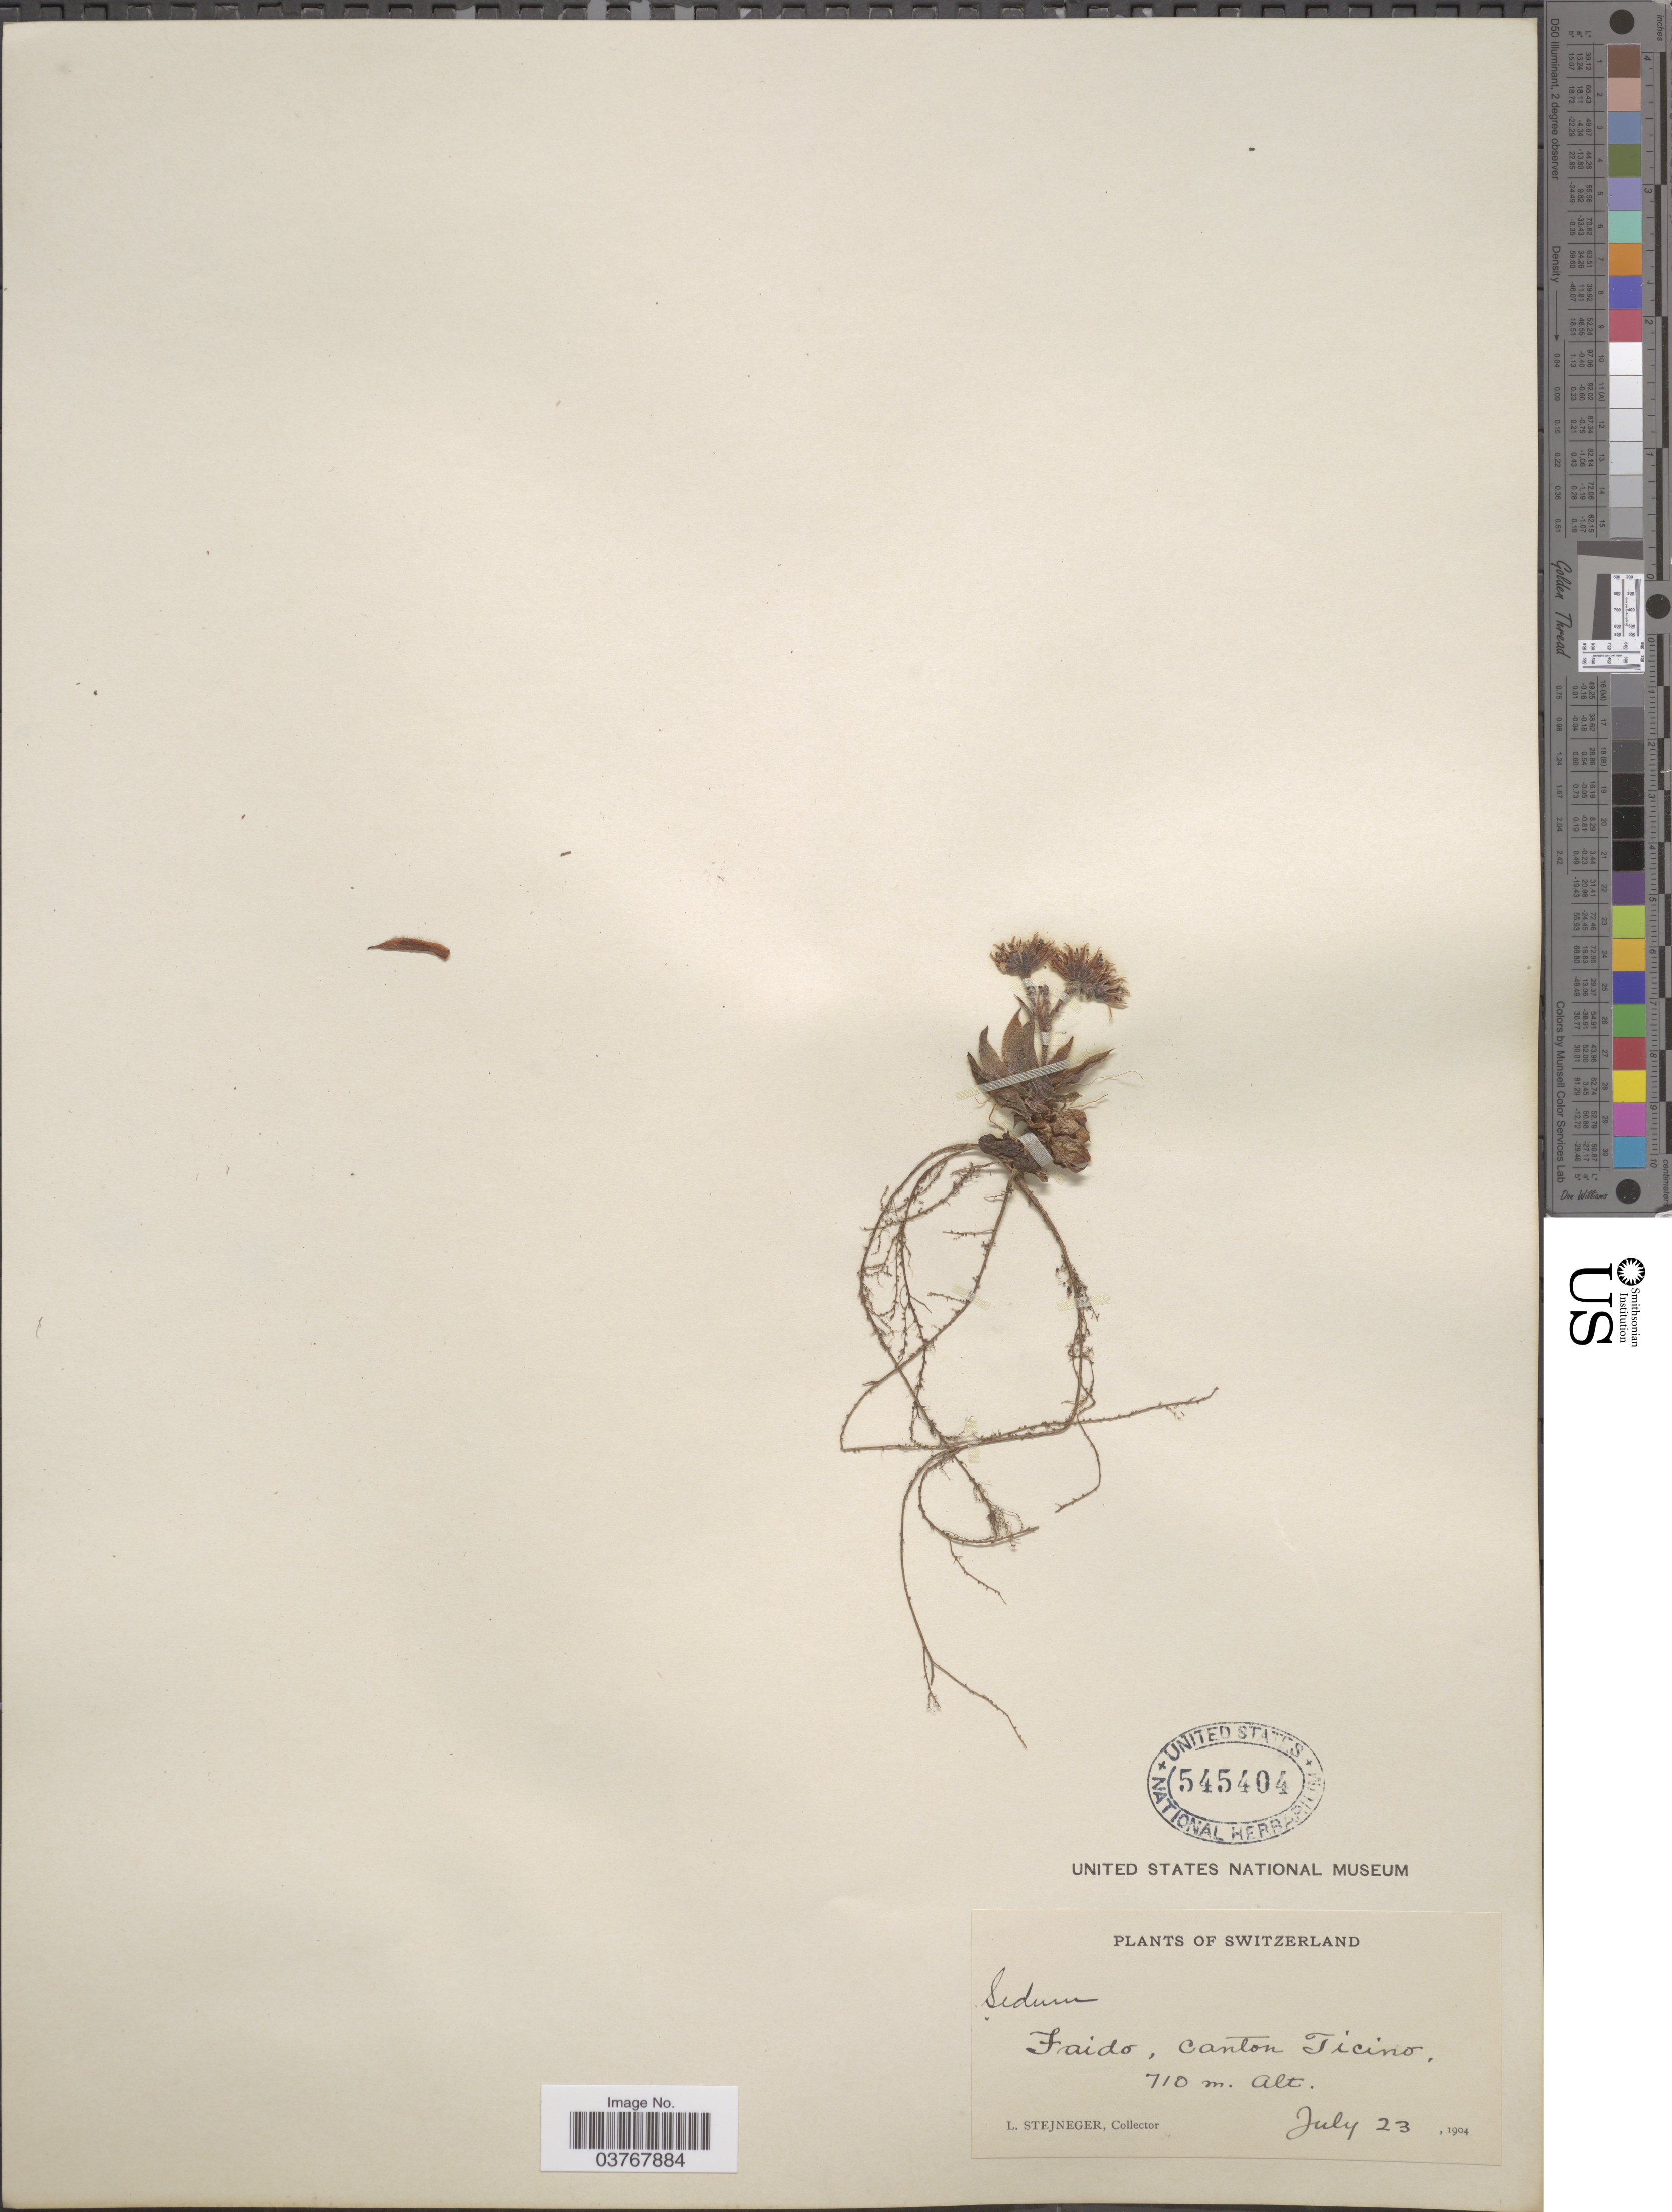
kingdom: Plantae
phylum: Tracheophyta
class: Magnoliopsida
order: Saxifragales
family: Crassulaceae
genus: Sedum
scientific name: Sedum sp.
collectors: L. Steijneger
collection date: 1904-07-23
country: Switzerland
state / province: Ticino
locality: Faido, canton Ticino.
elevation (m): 710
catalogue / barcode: US 545404